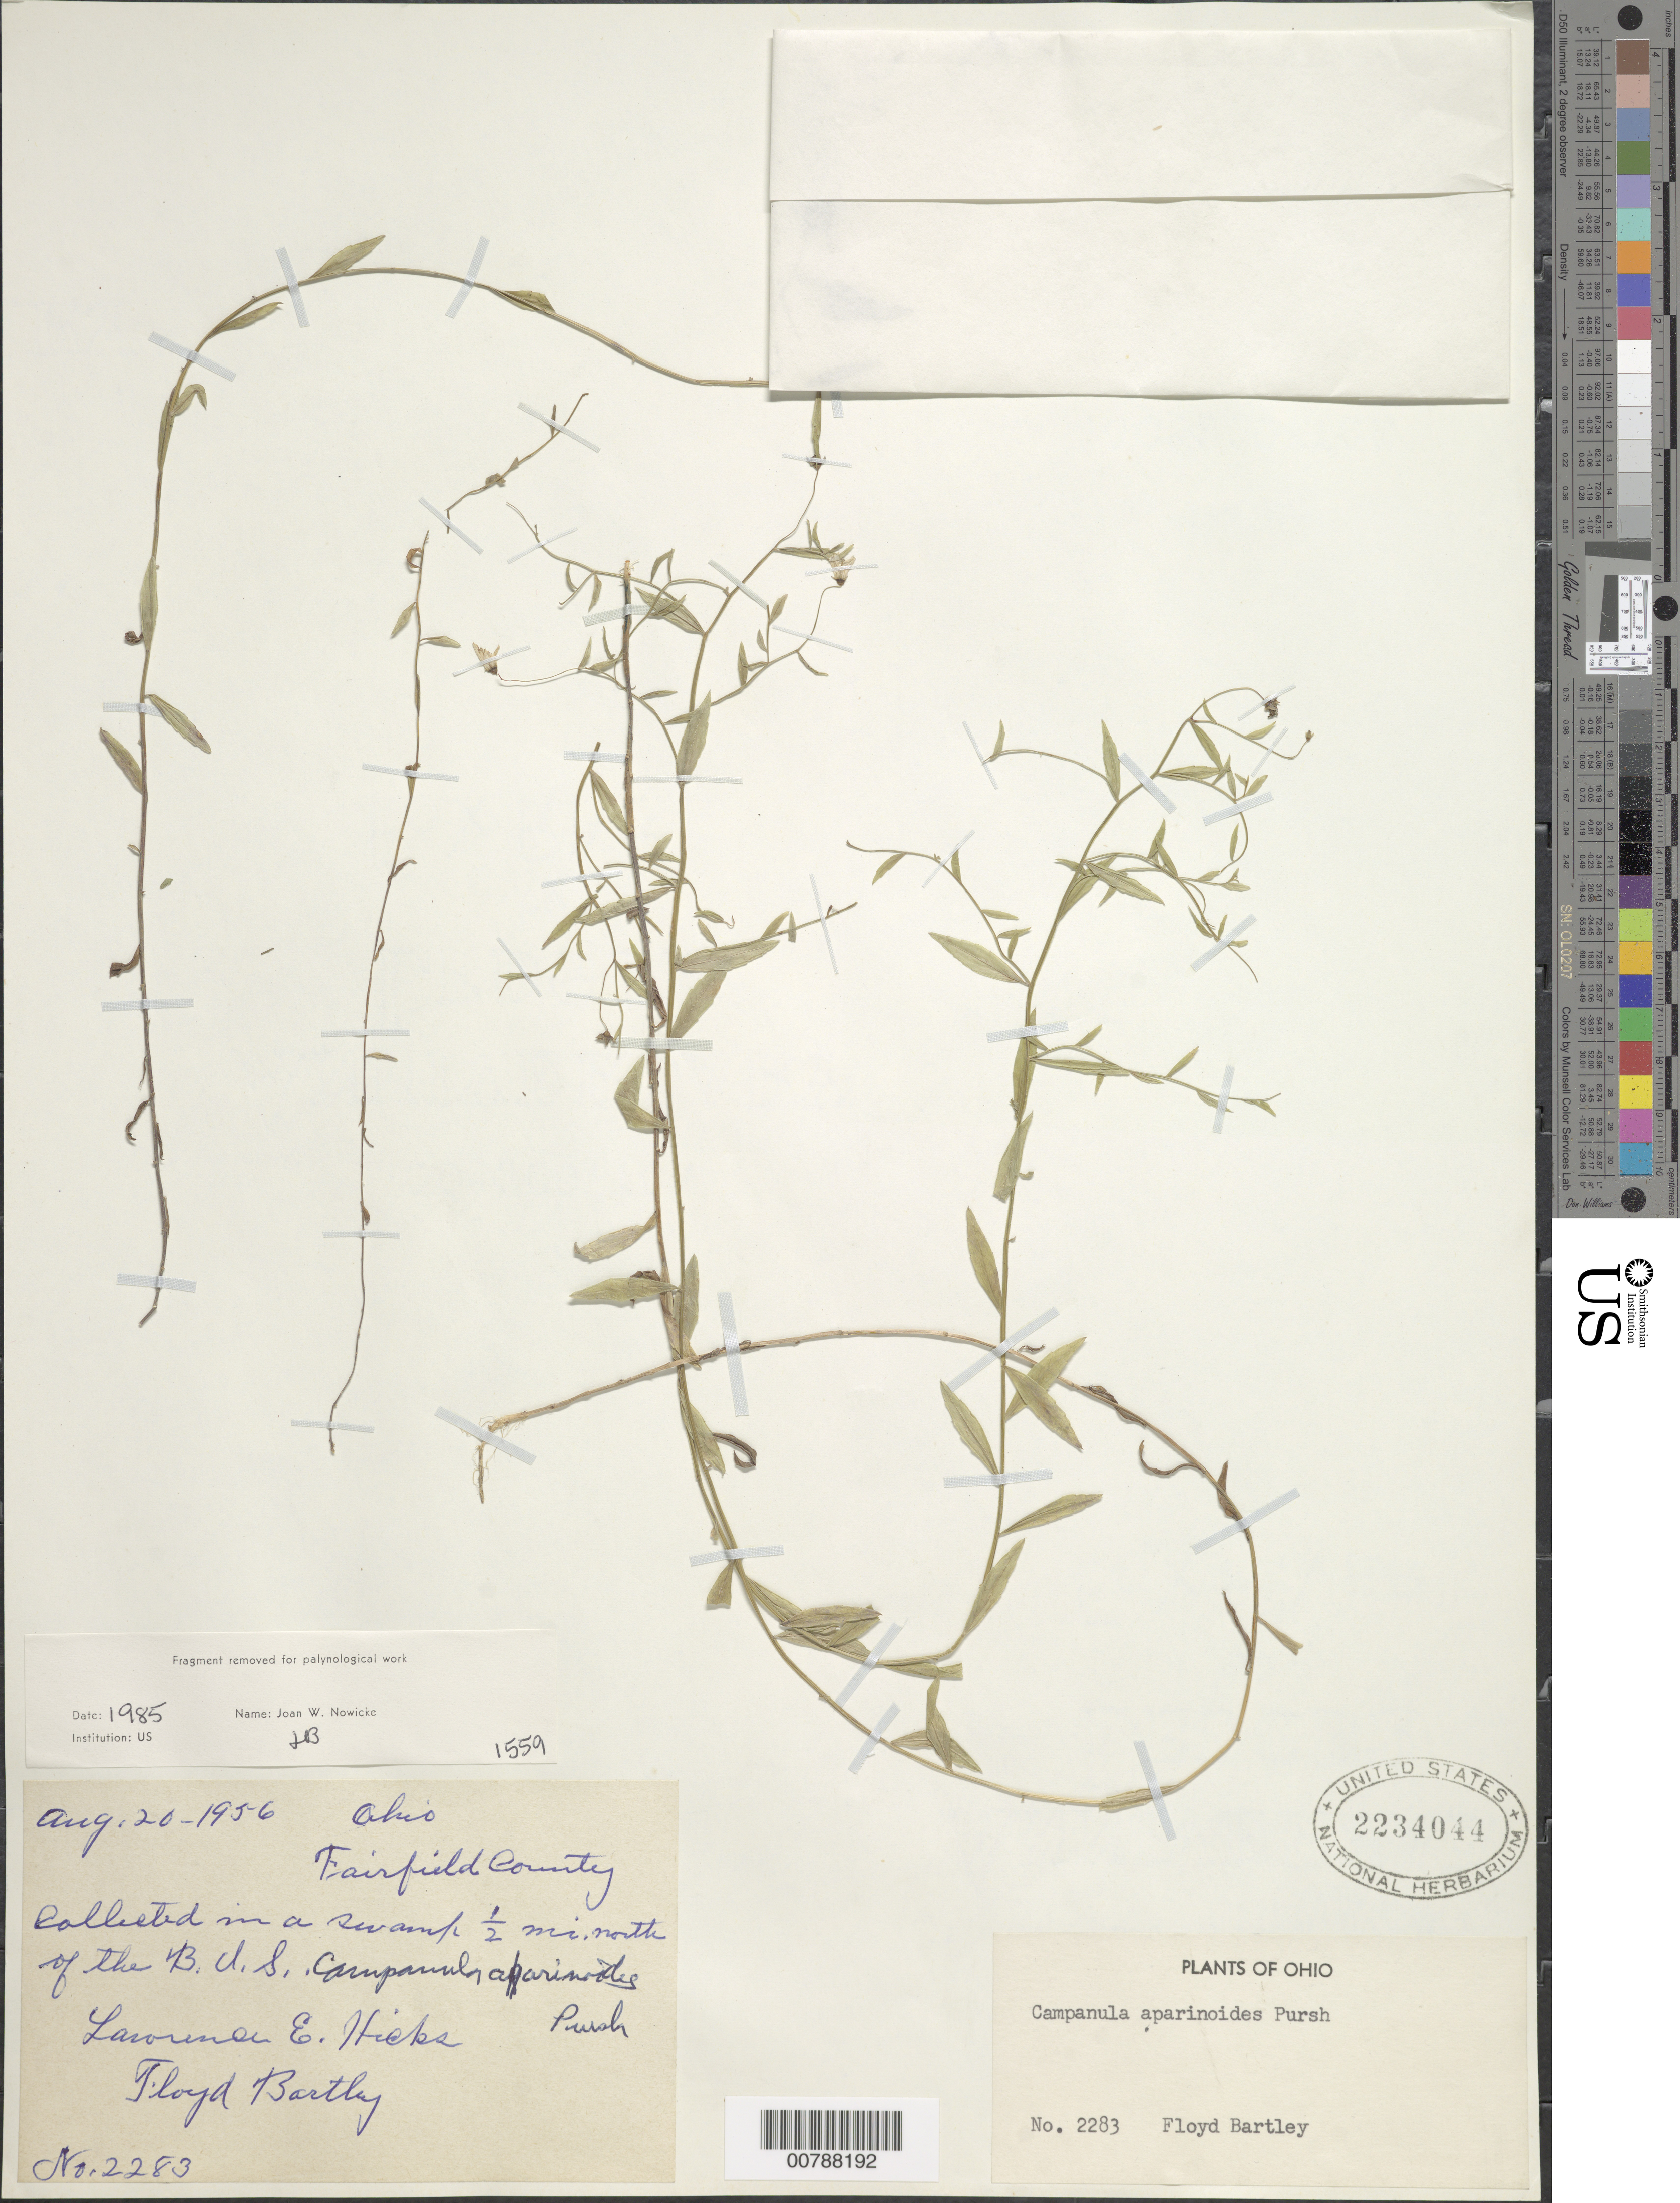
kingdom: Plantae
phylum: Tracheophyta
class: Magnoliopsida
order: Asterales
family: Campanulaceae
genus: Campanula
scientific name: Campanula aparinoides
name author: Pursh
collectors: L. E. Hicks & F. Bartley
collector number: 2283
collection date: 1956-08-20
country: United States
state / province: Ohio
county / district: Fairfield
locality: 0.5 mi. north of the B.J.S.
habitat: Swamp.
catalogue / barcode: US 2234044